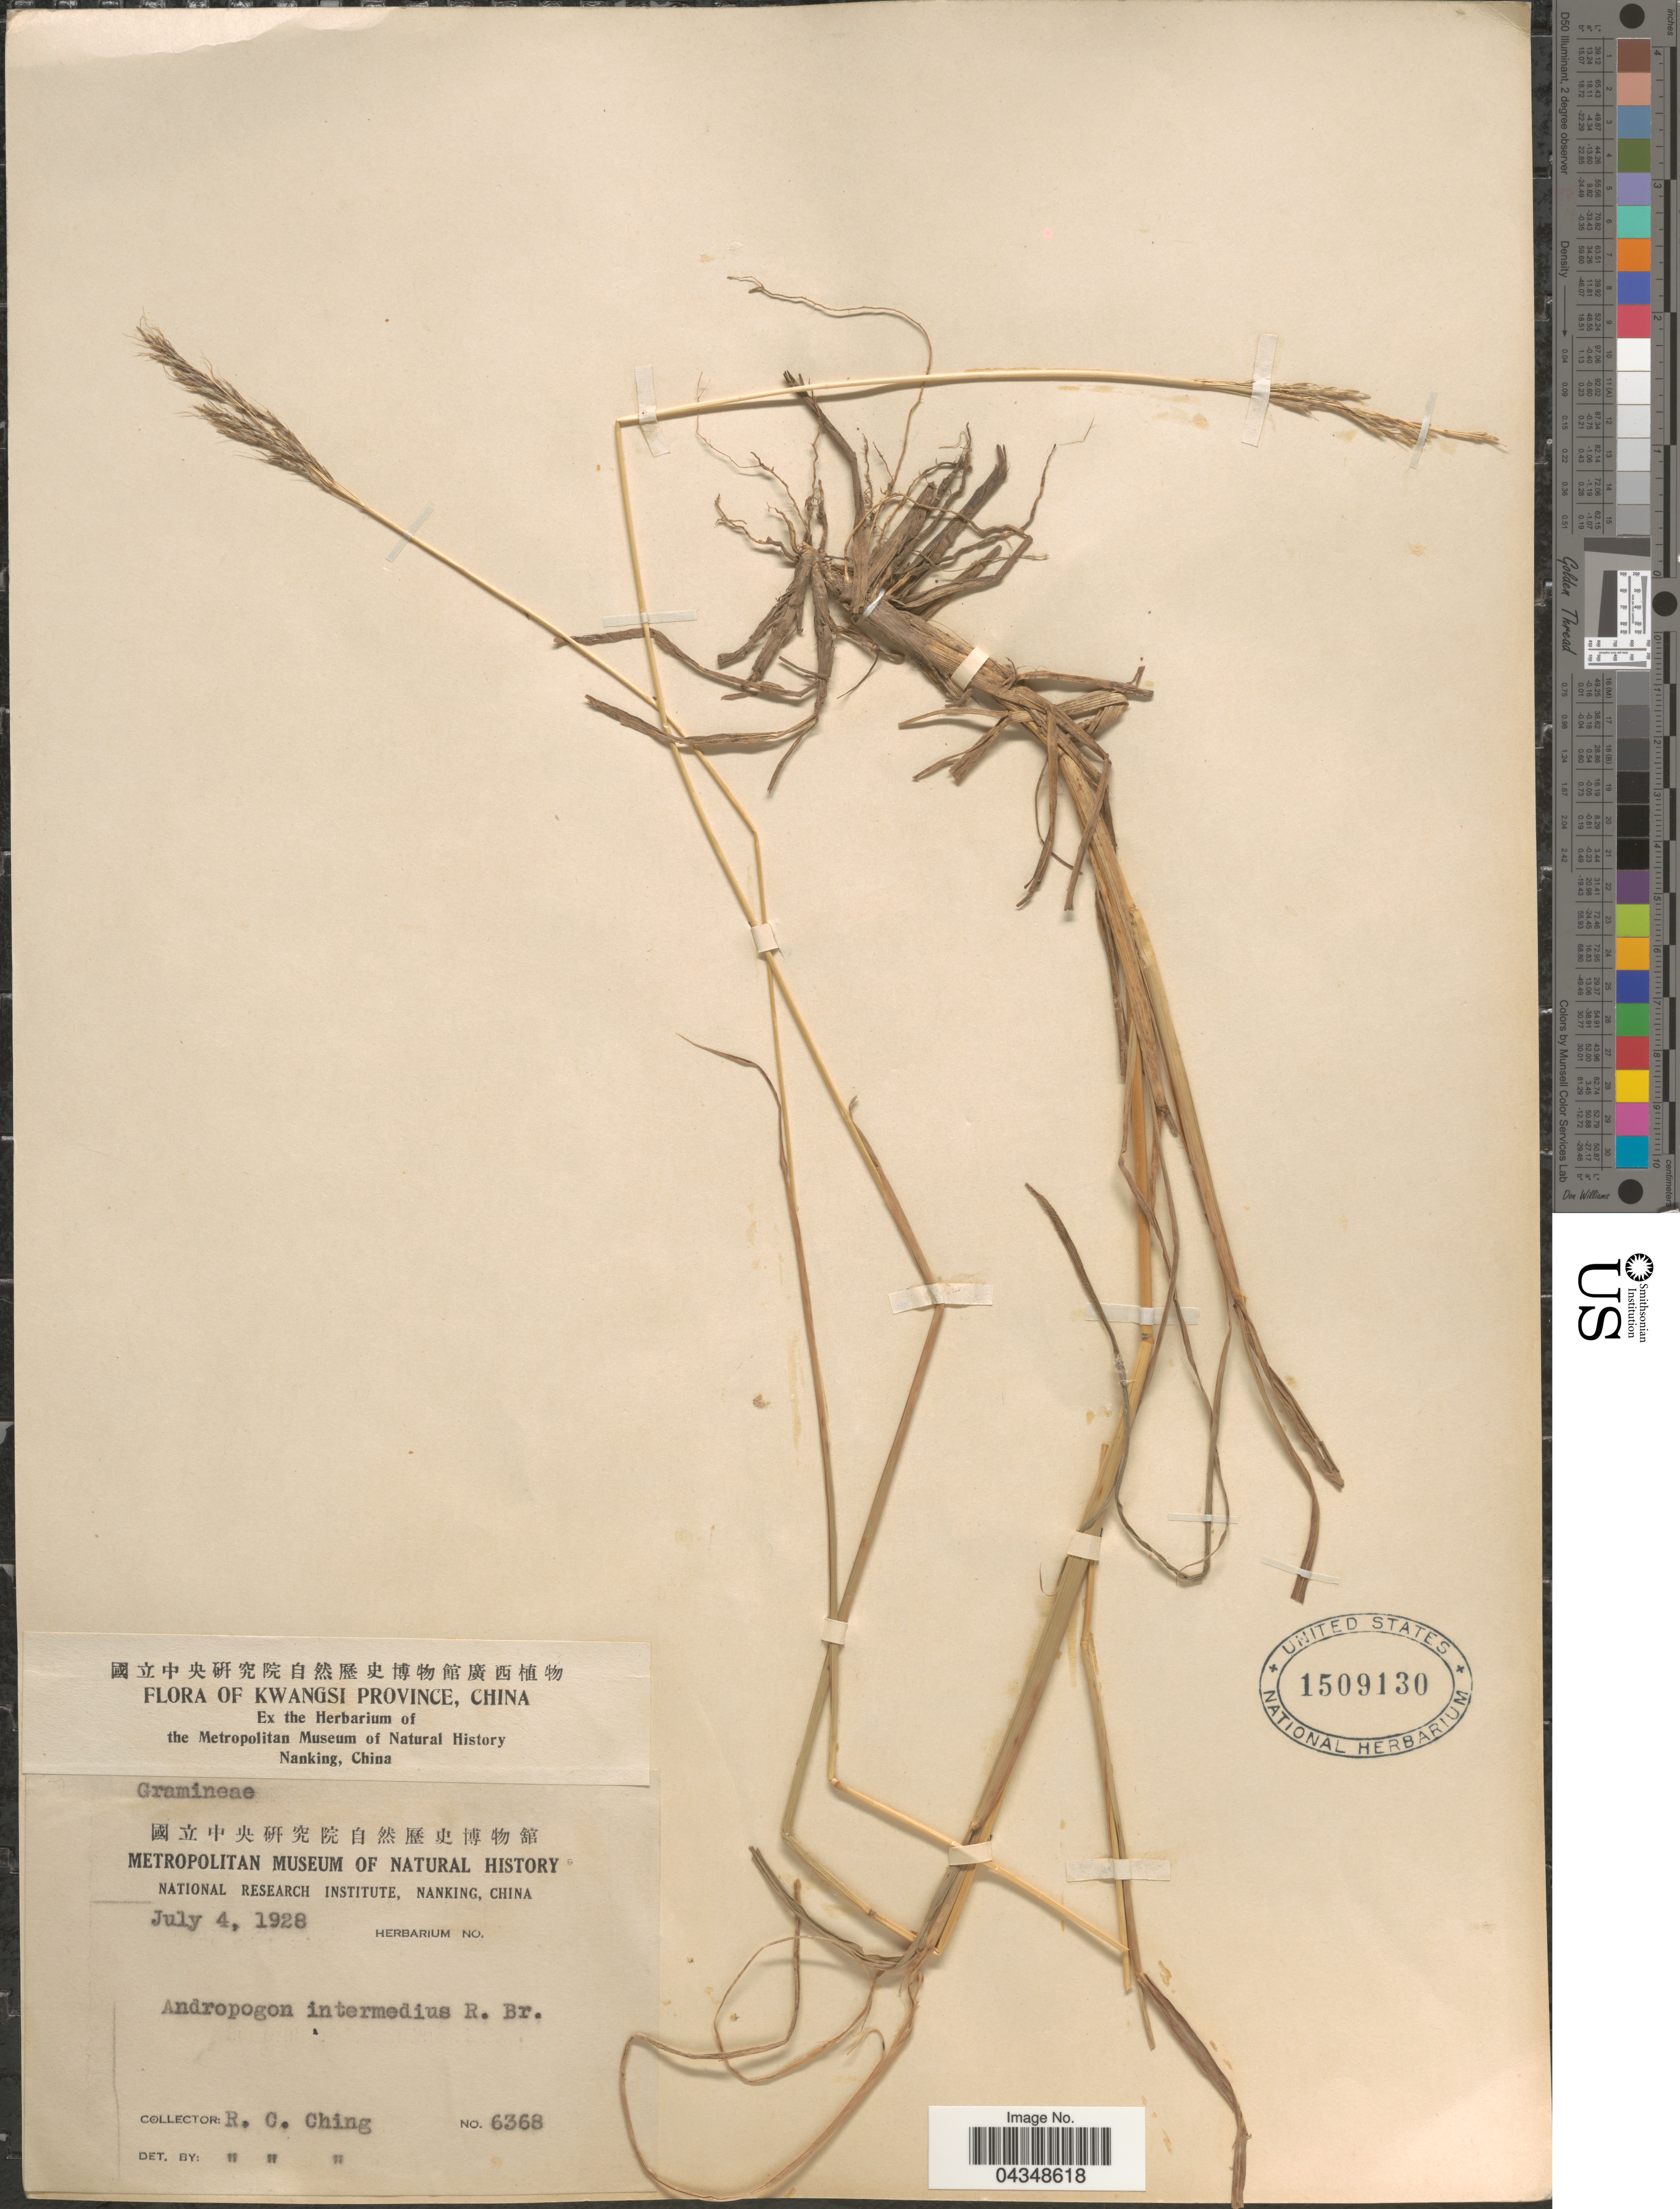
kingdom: Plantae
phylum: Tracheophyta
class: Liliopsida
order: Poales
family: Poaceae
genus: Bothriochloa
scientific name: Bothriochloa bladhii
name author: (Retz.) S.T. Blake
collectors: R. C. Ching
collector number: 6368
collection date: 1928-07-04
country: China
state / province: Guangxi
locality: Kwangsi Province.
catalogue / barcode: US 1509130